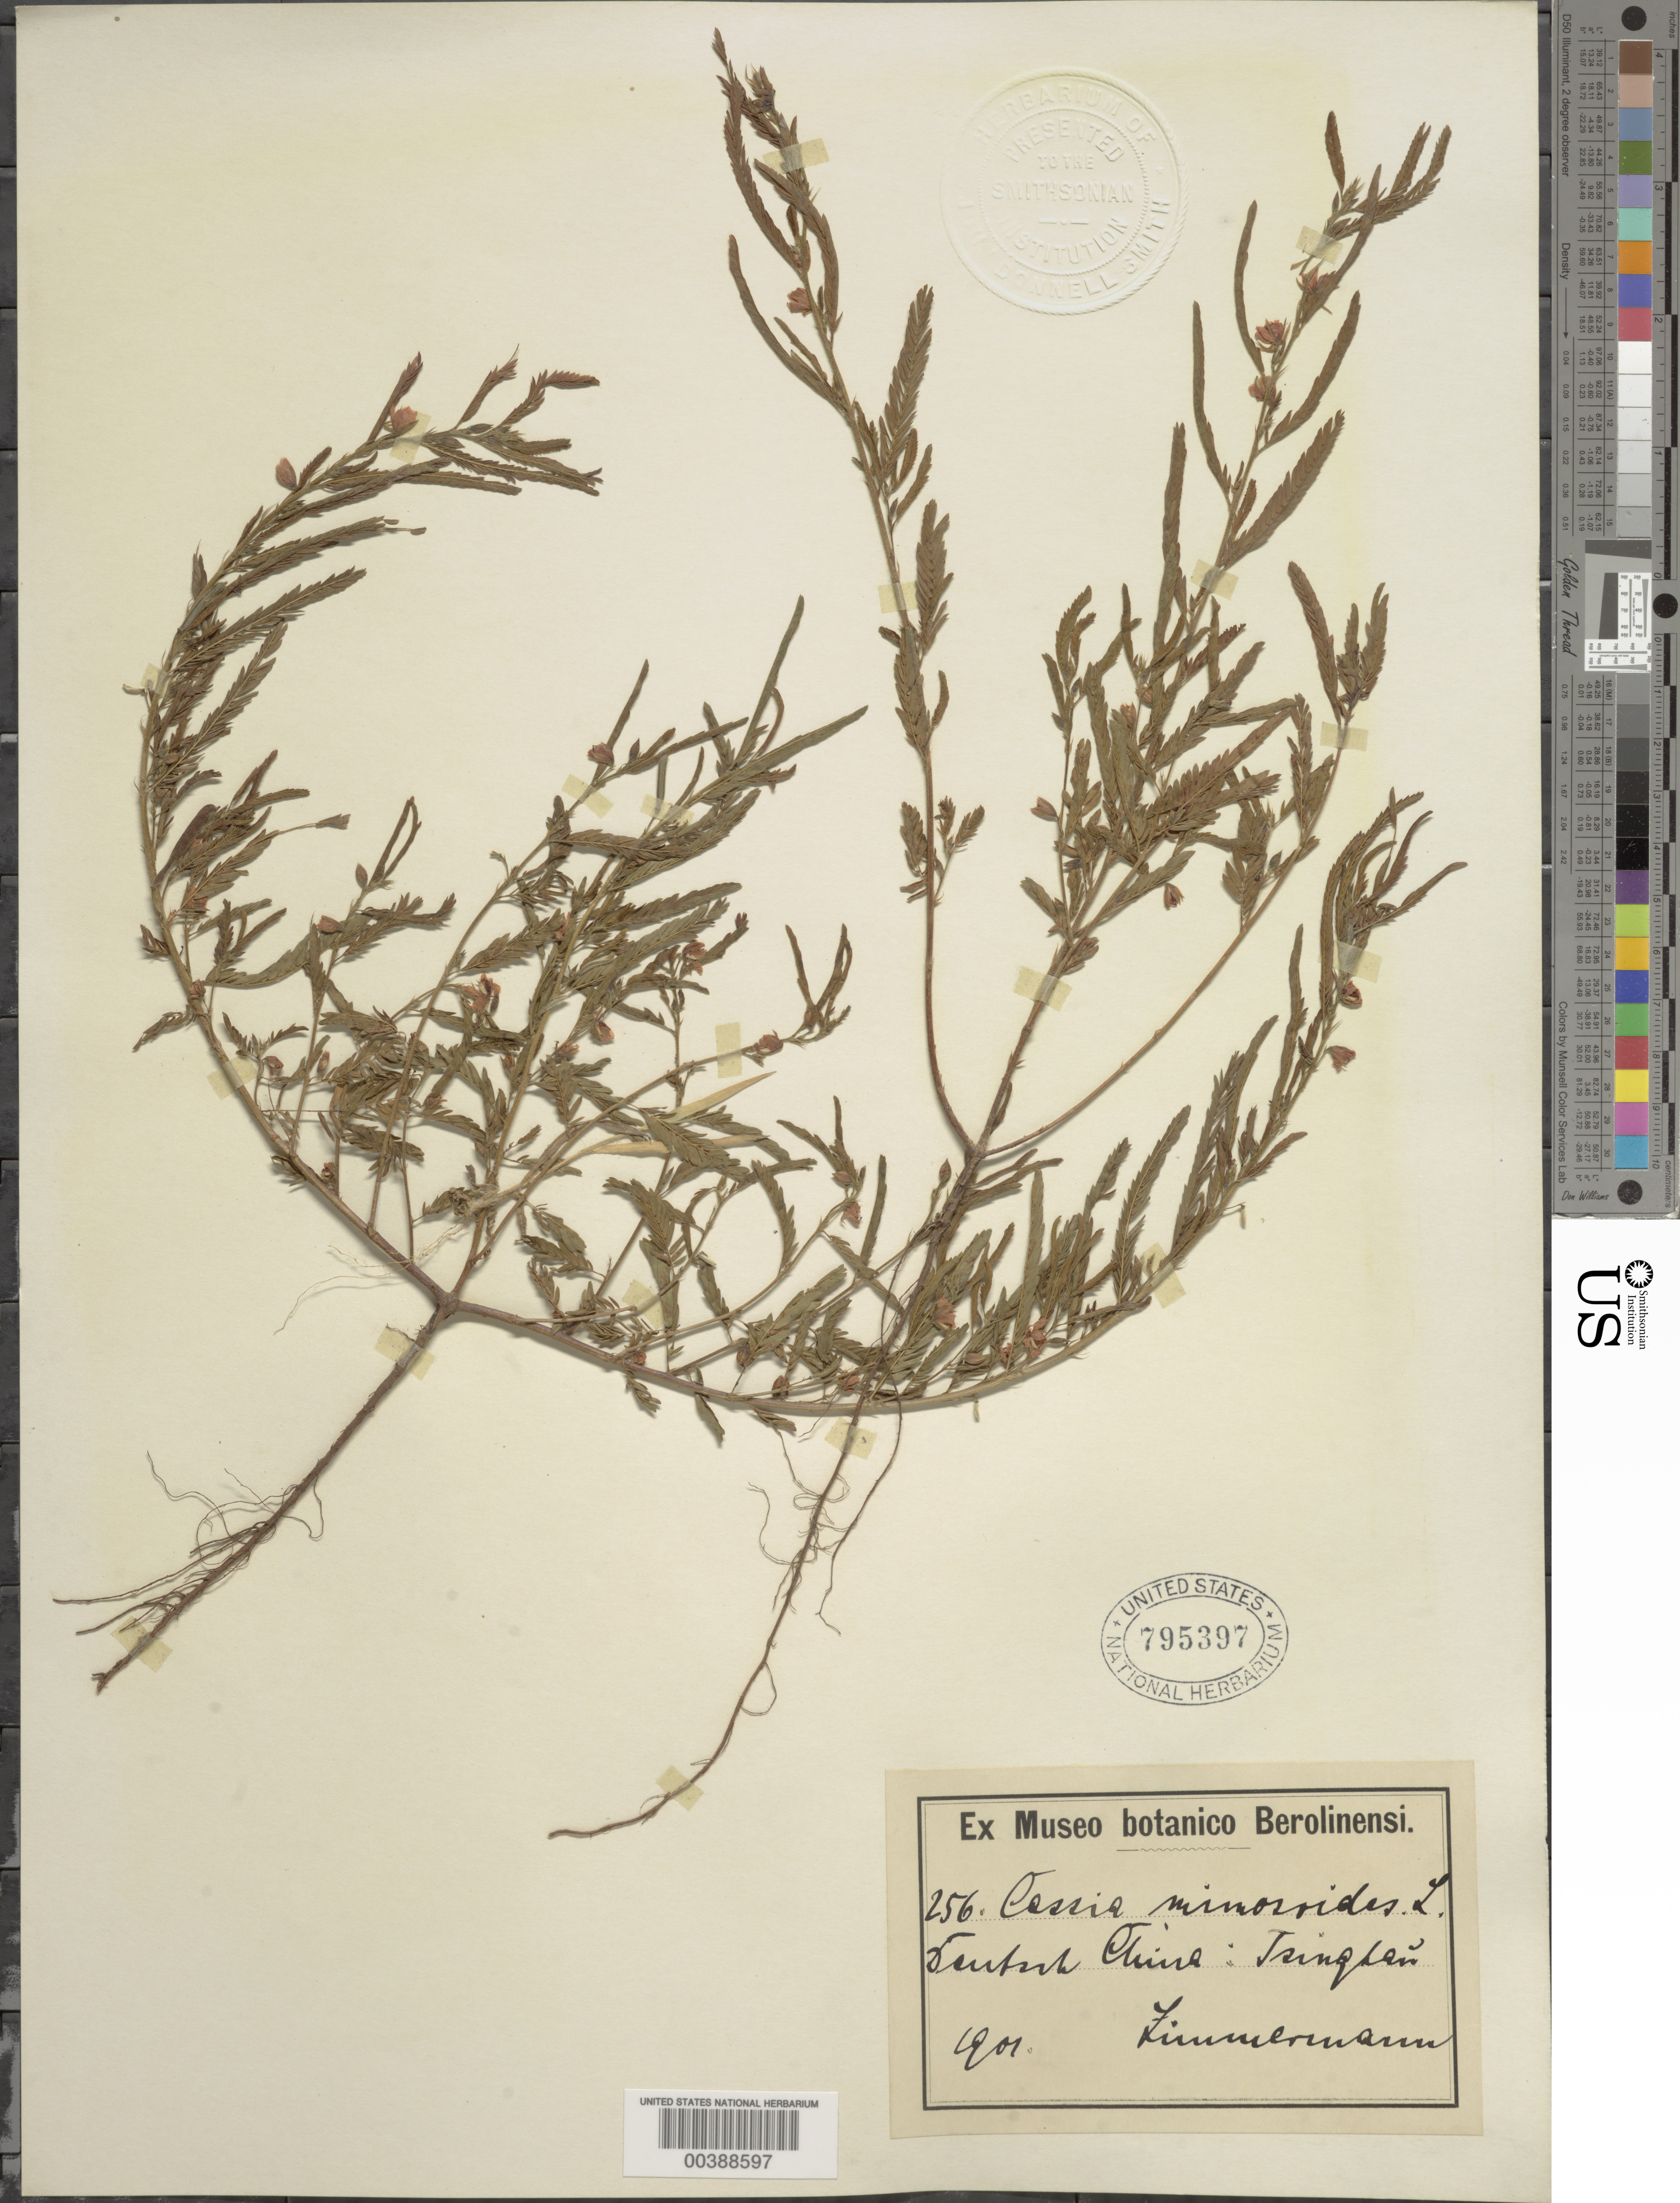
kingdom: Plantae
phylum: Tracheophyta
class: Magnoliopsida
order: Fabales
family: Fabaceae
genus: Chamaecrista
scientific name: Chamaecrista mimosoides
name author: (L.) Greene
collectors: R. Zimmermann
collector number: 256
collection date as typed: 1901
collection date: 1901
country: China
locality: Tsinghan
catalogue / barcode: US 795397